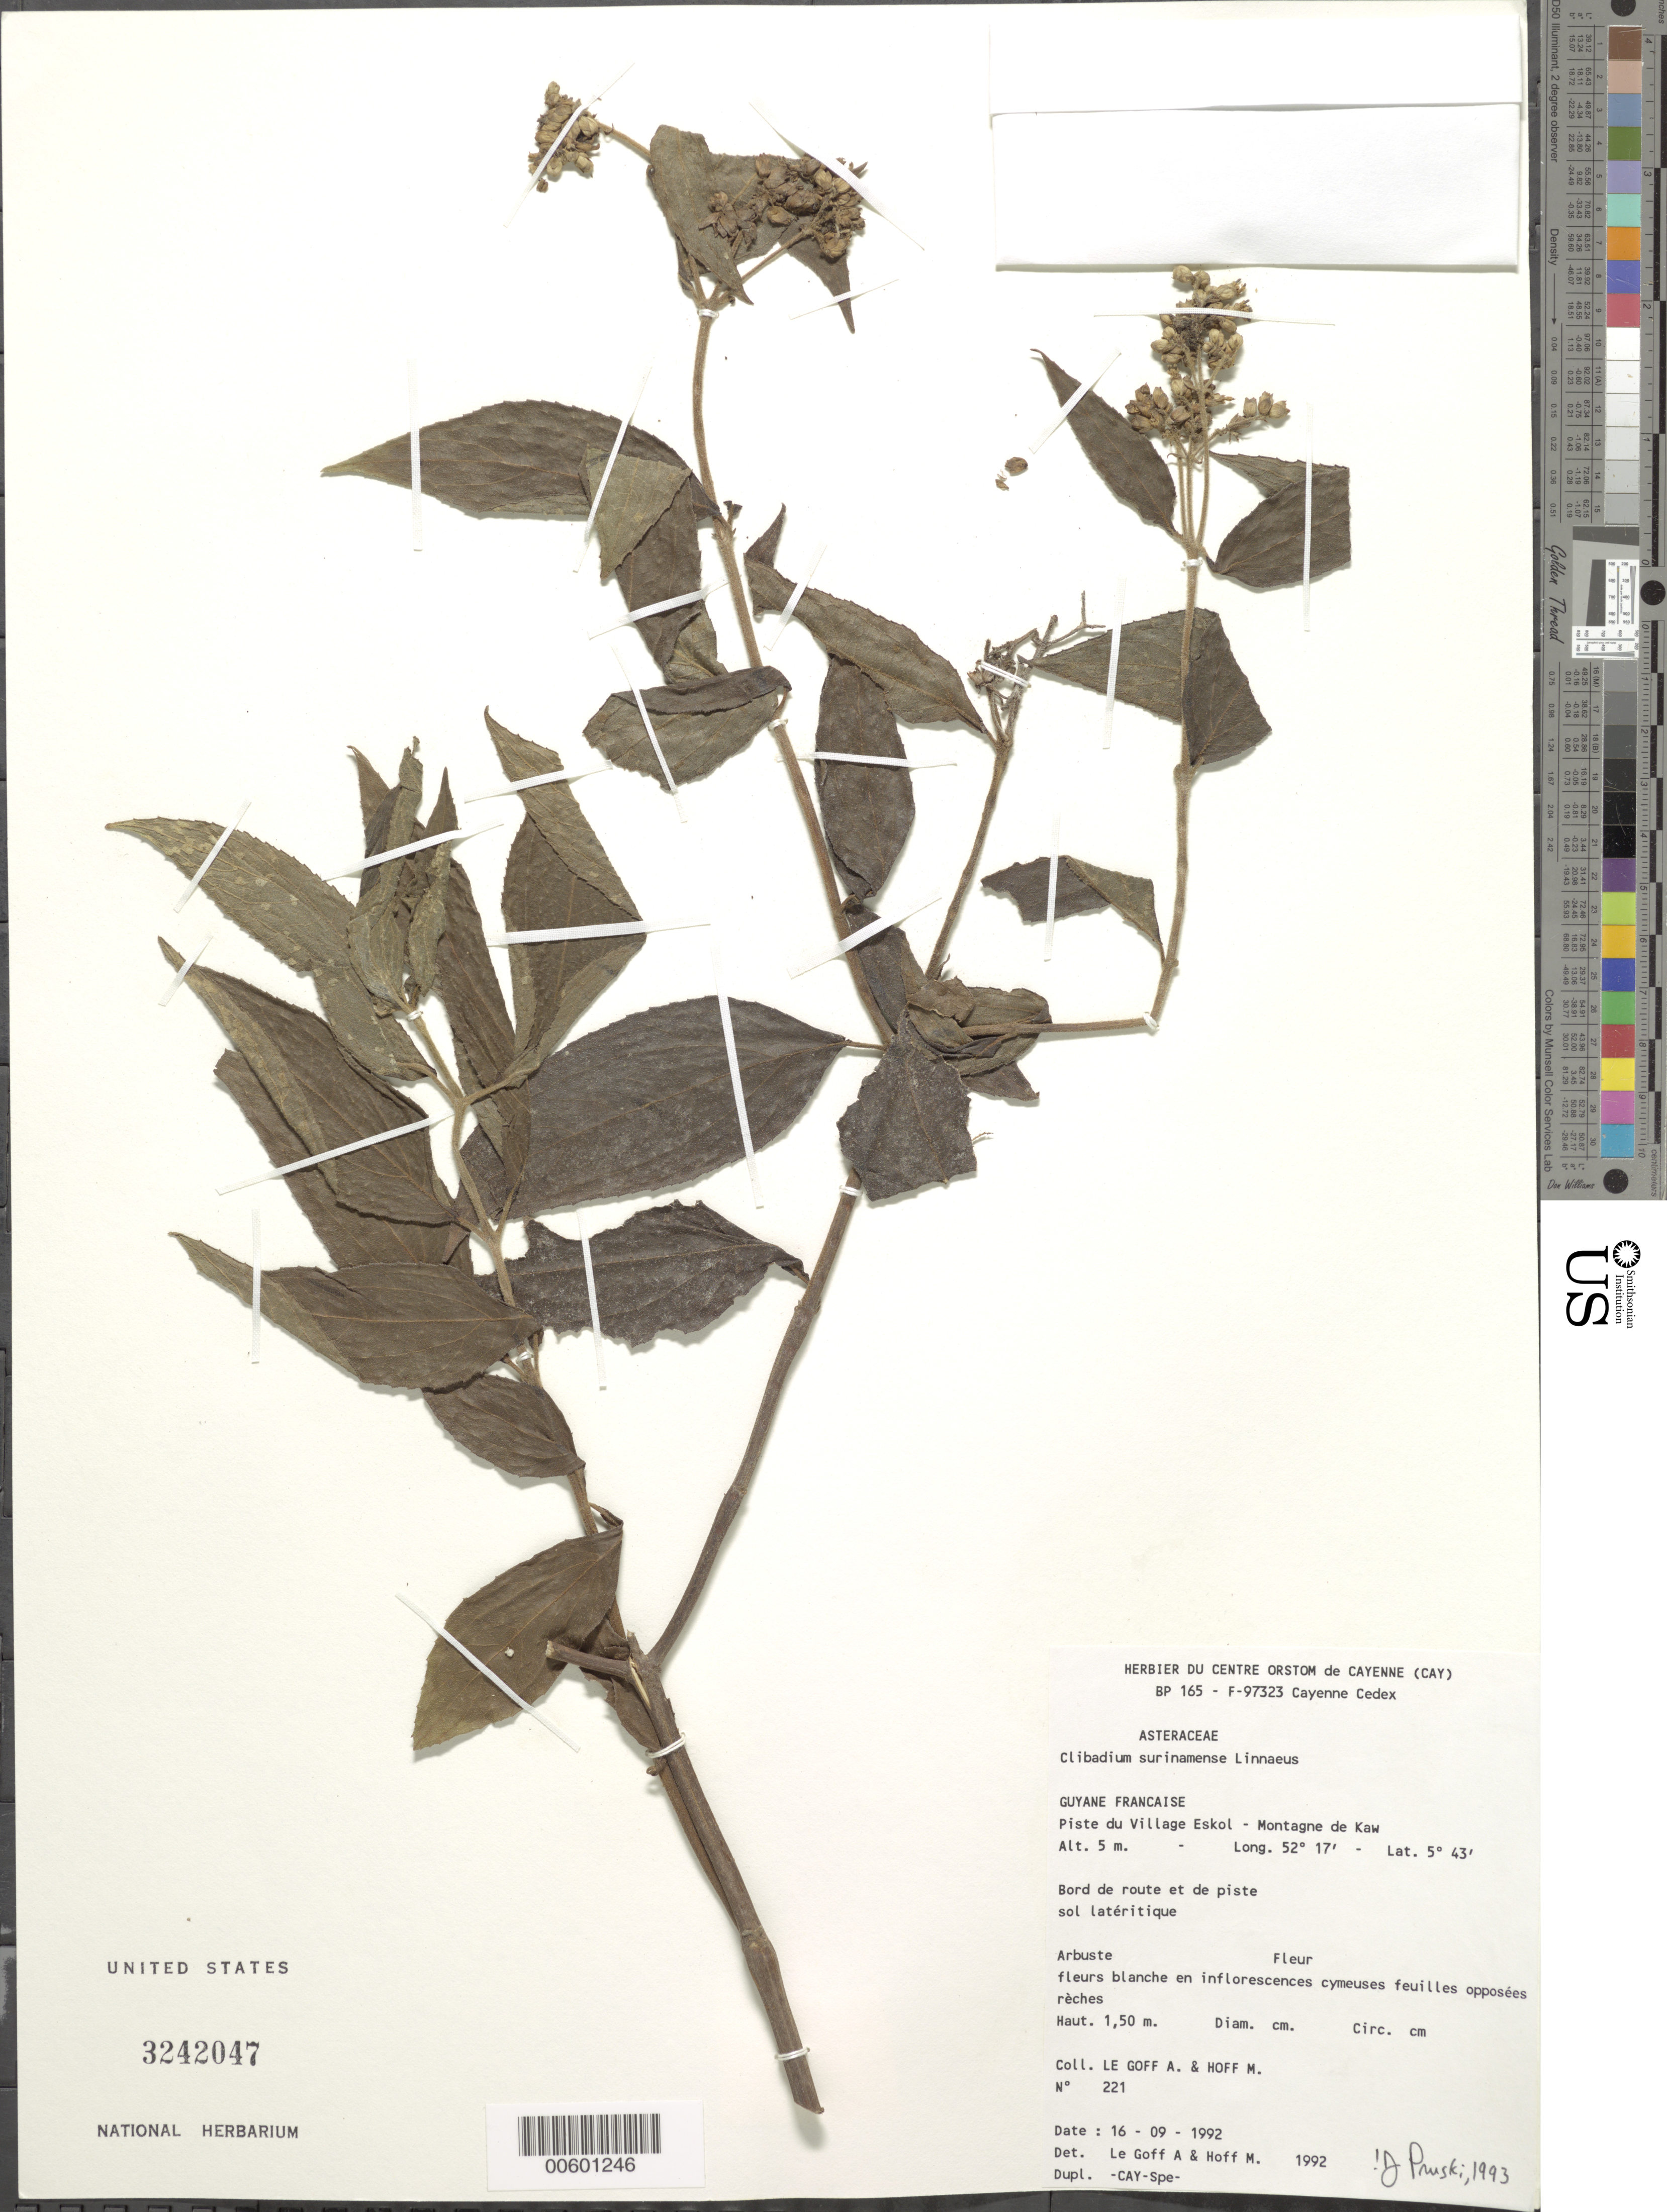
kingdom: Plantae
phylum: Tracheophyta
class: Magnoliopsida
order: Asterales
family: Asteraceae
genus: Clibadium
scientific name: Clibadium surinamense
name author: L.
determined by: Le Goff, A.; Hoff, M.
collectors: A. Le Goff & M. Hoff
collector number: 221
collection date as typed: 16-Sep-92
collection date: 1992-09-16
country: French Guiana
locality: Montagne de Kaw, Piste du Village Eskol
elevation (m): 5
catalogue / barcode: US 3242047